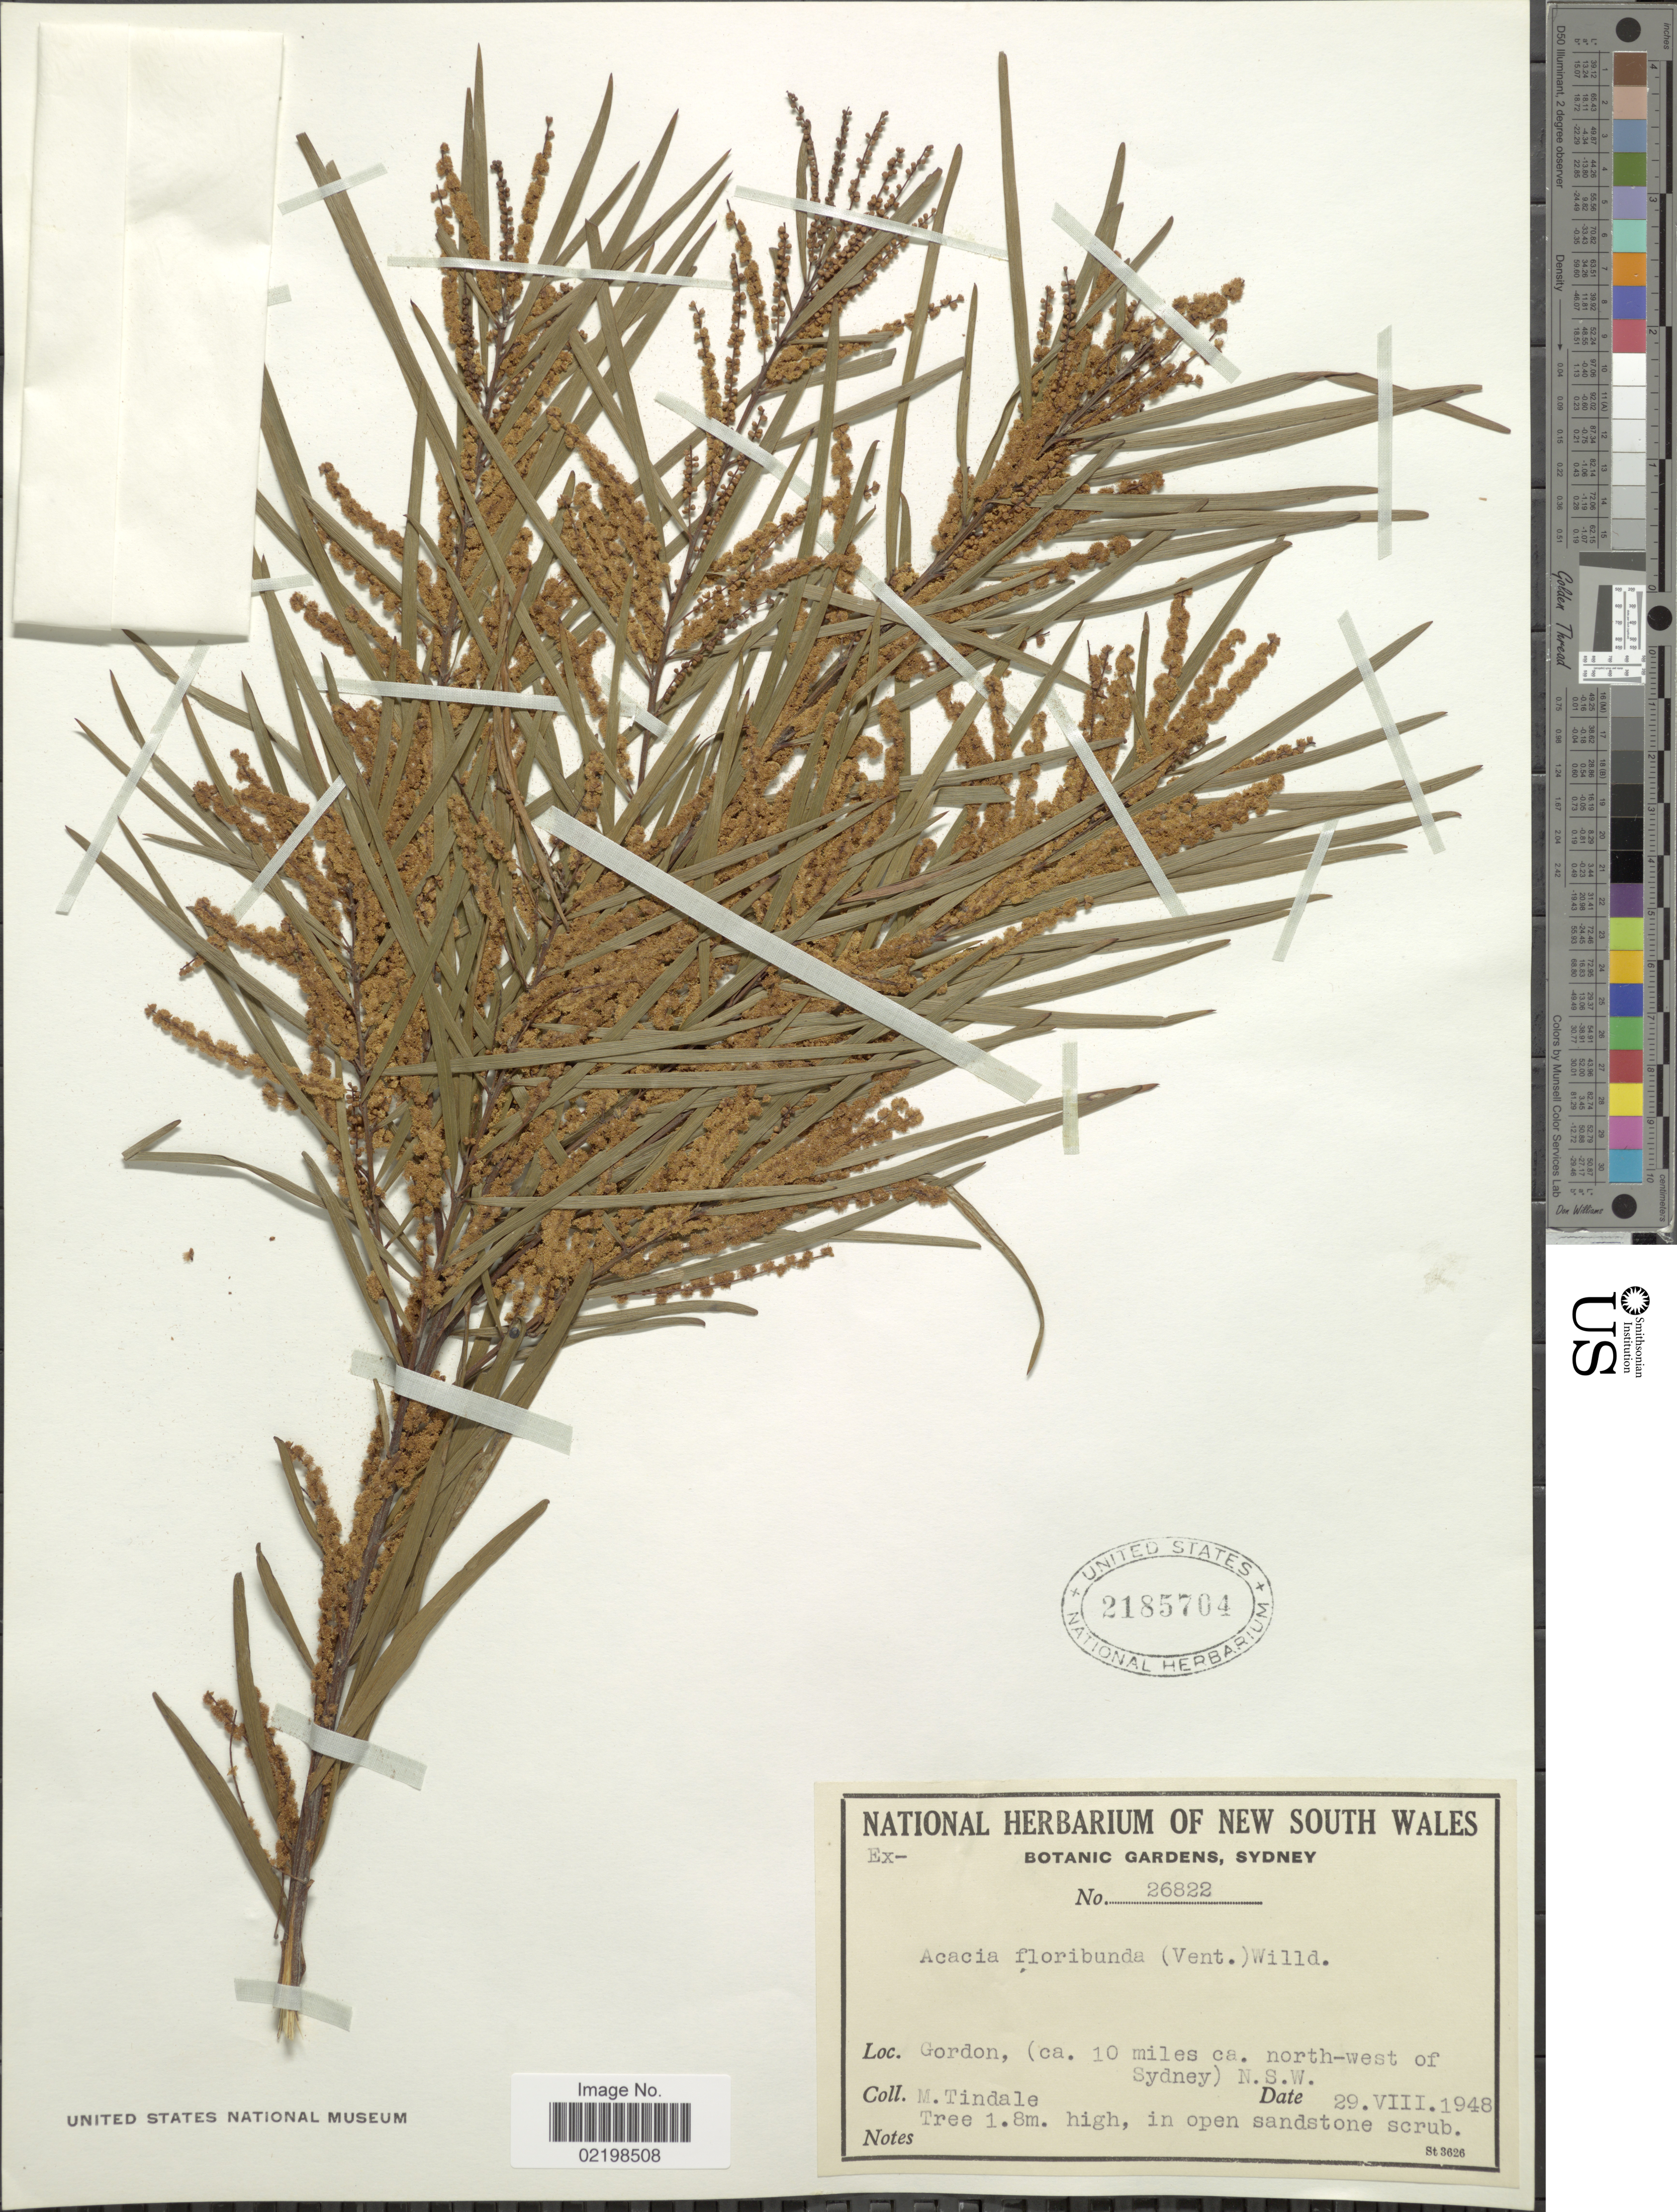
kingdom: Plantae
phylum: Tracheophyta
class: Magnoliopsida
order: Fabales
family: Fabaceae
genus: Acacia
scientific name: Acacia floribunda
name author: Willd.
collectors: M. D. Tindale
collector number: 26822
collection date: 1948-08-29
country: Australia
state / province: New South Wales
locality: Gordon, (10 miles ca. north-west of Sydney) N.S.W.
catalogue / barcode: US 2185704